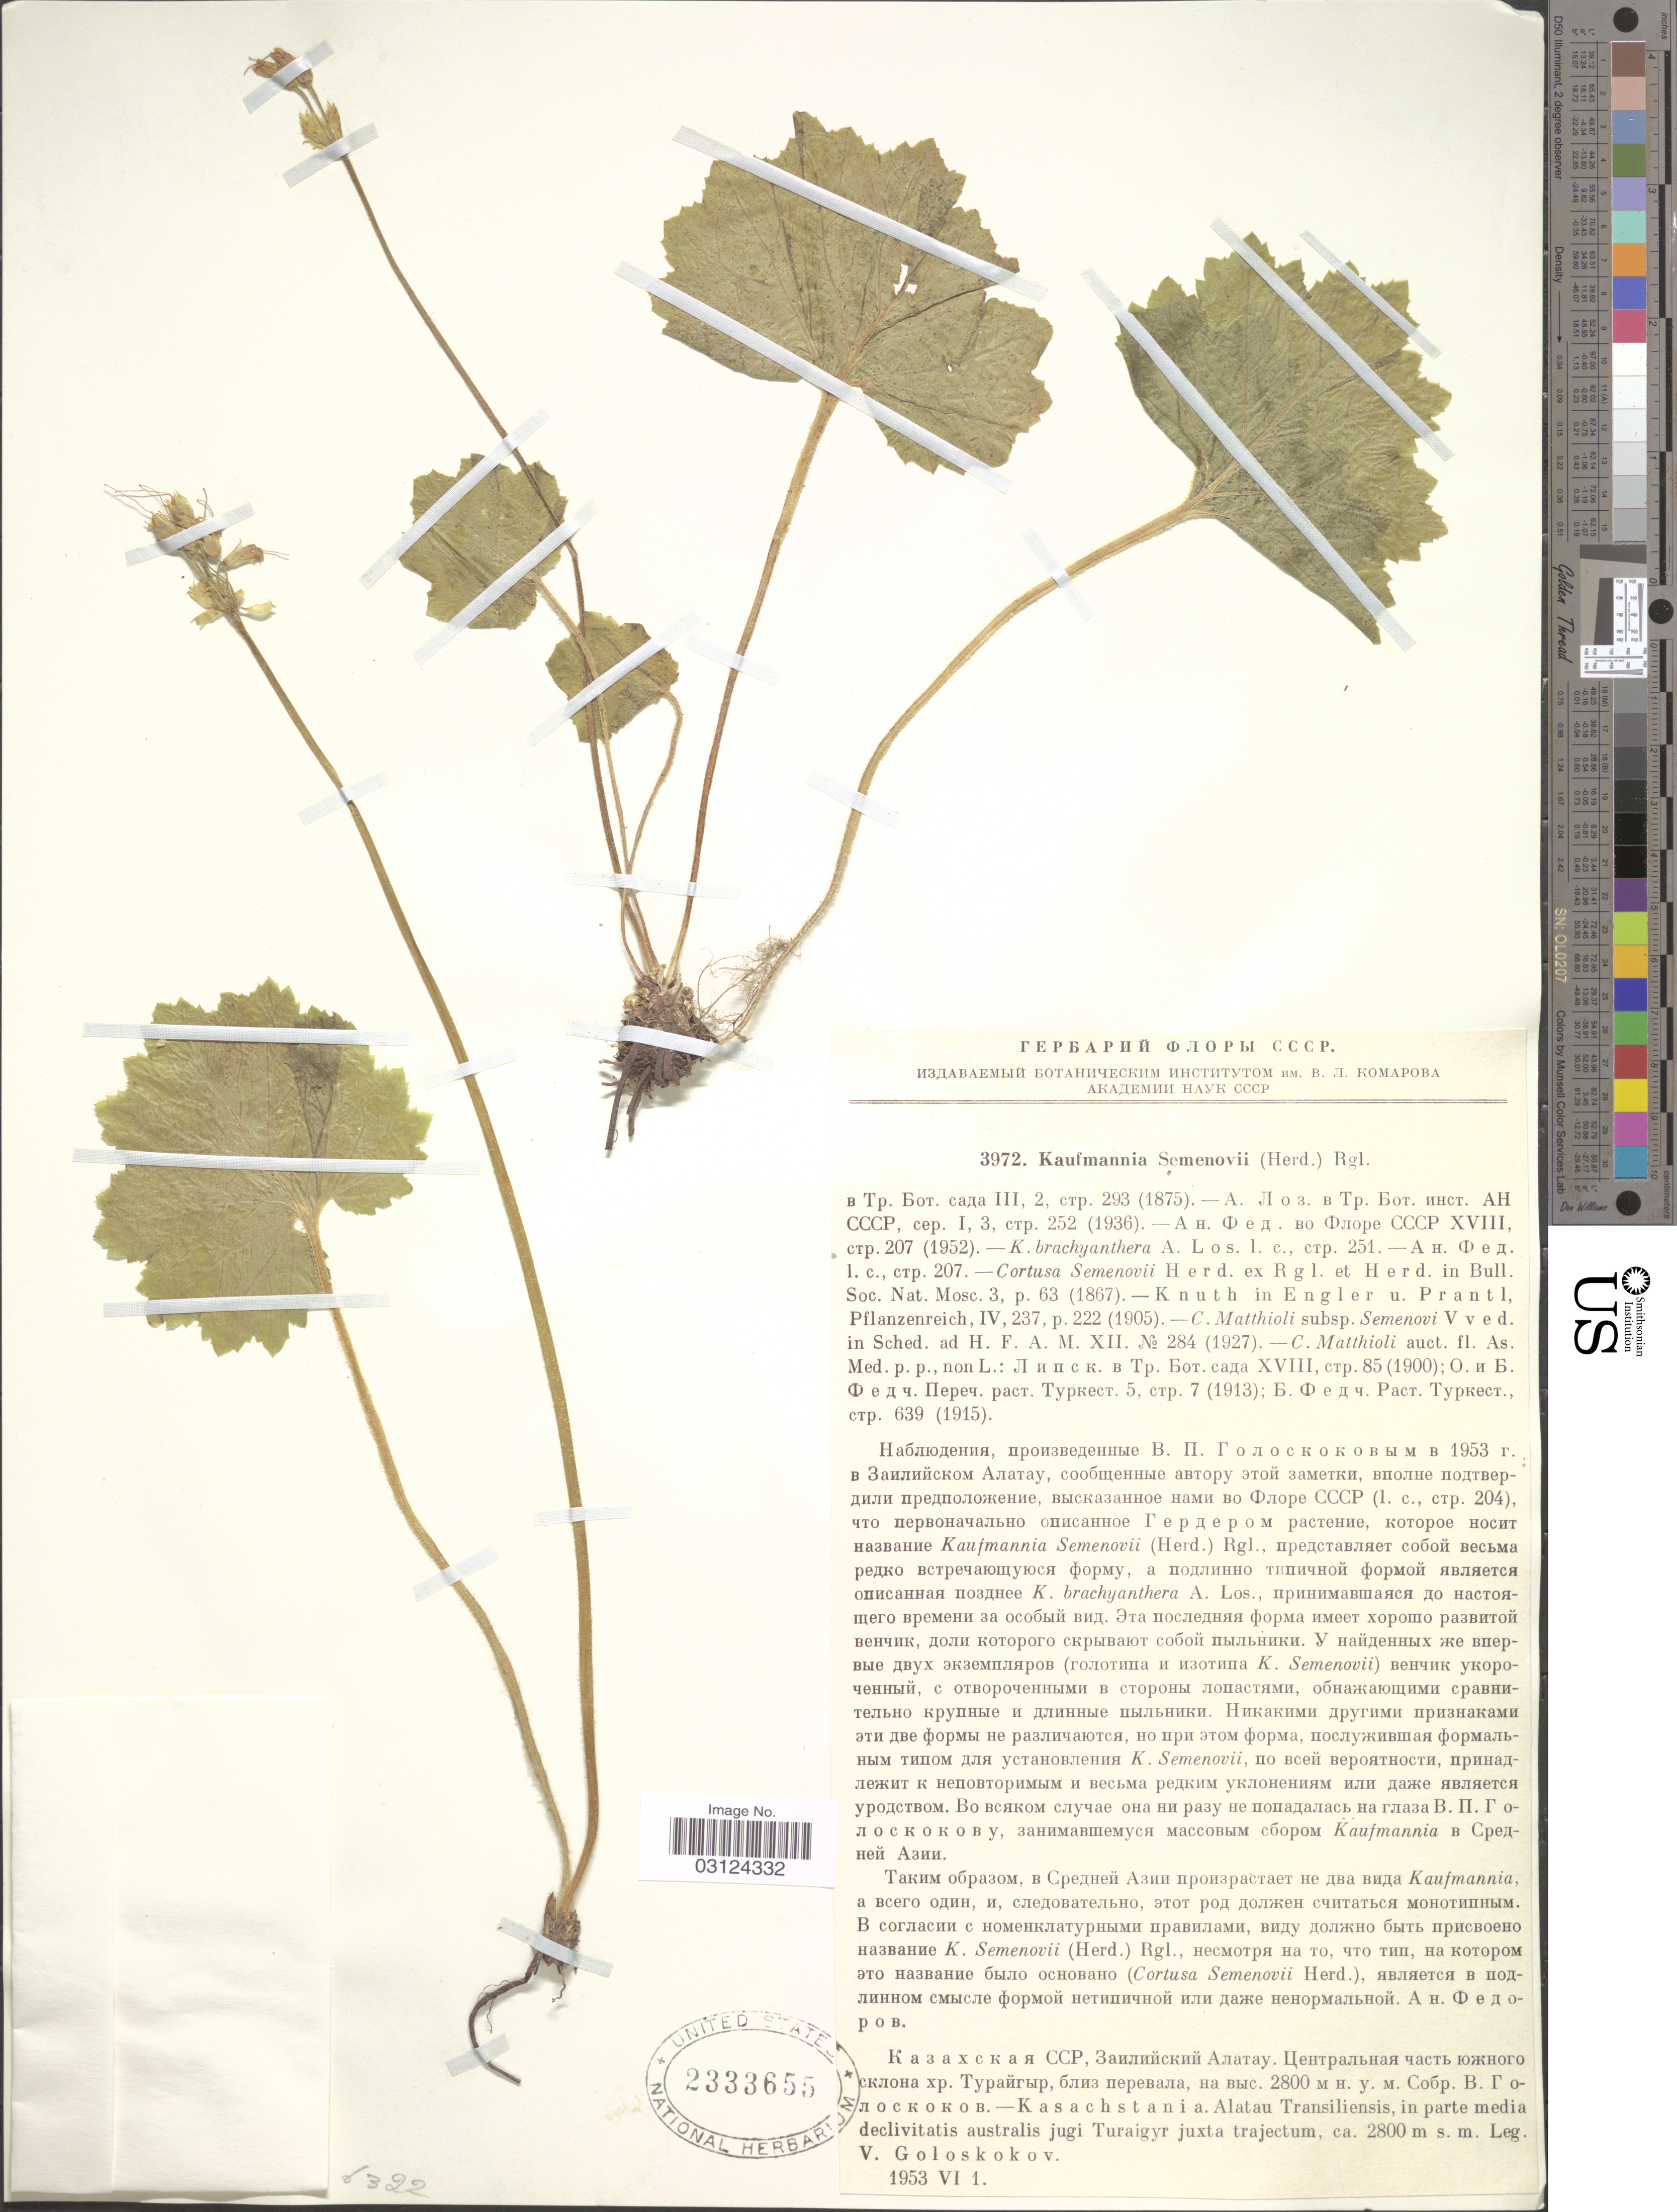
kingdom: Plantae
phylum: Tracheophyta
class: Magnoliopsida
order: Ericales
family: Primulaceae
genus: Cortusa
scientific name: Cortusa semenovii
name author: Herder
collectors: V. P. Goloskokov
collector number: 3972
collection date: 1953-06-01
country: Kazakhstan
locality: Kasachstania. Alatau Transiliensis, in parte media declivitatis australis jugi Turaigyr juxta trajectum.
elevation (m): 2800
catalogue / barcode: US 2333655